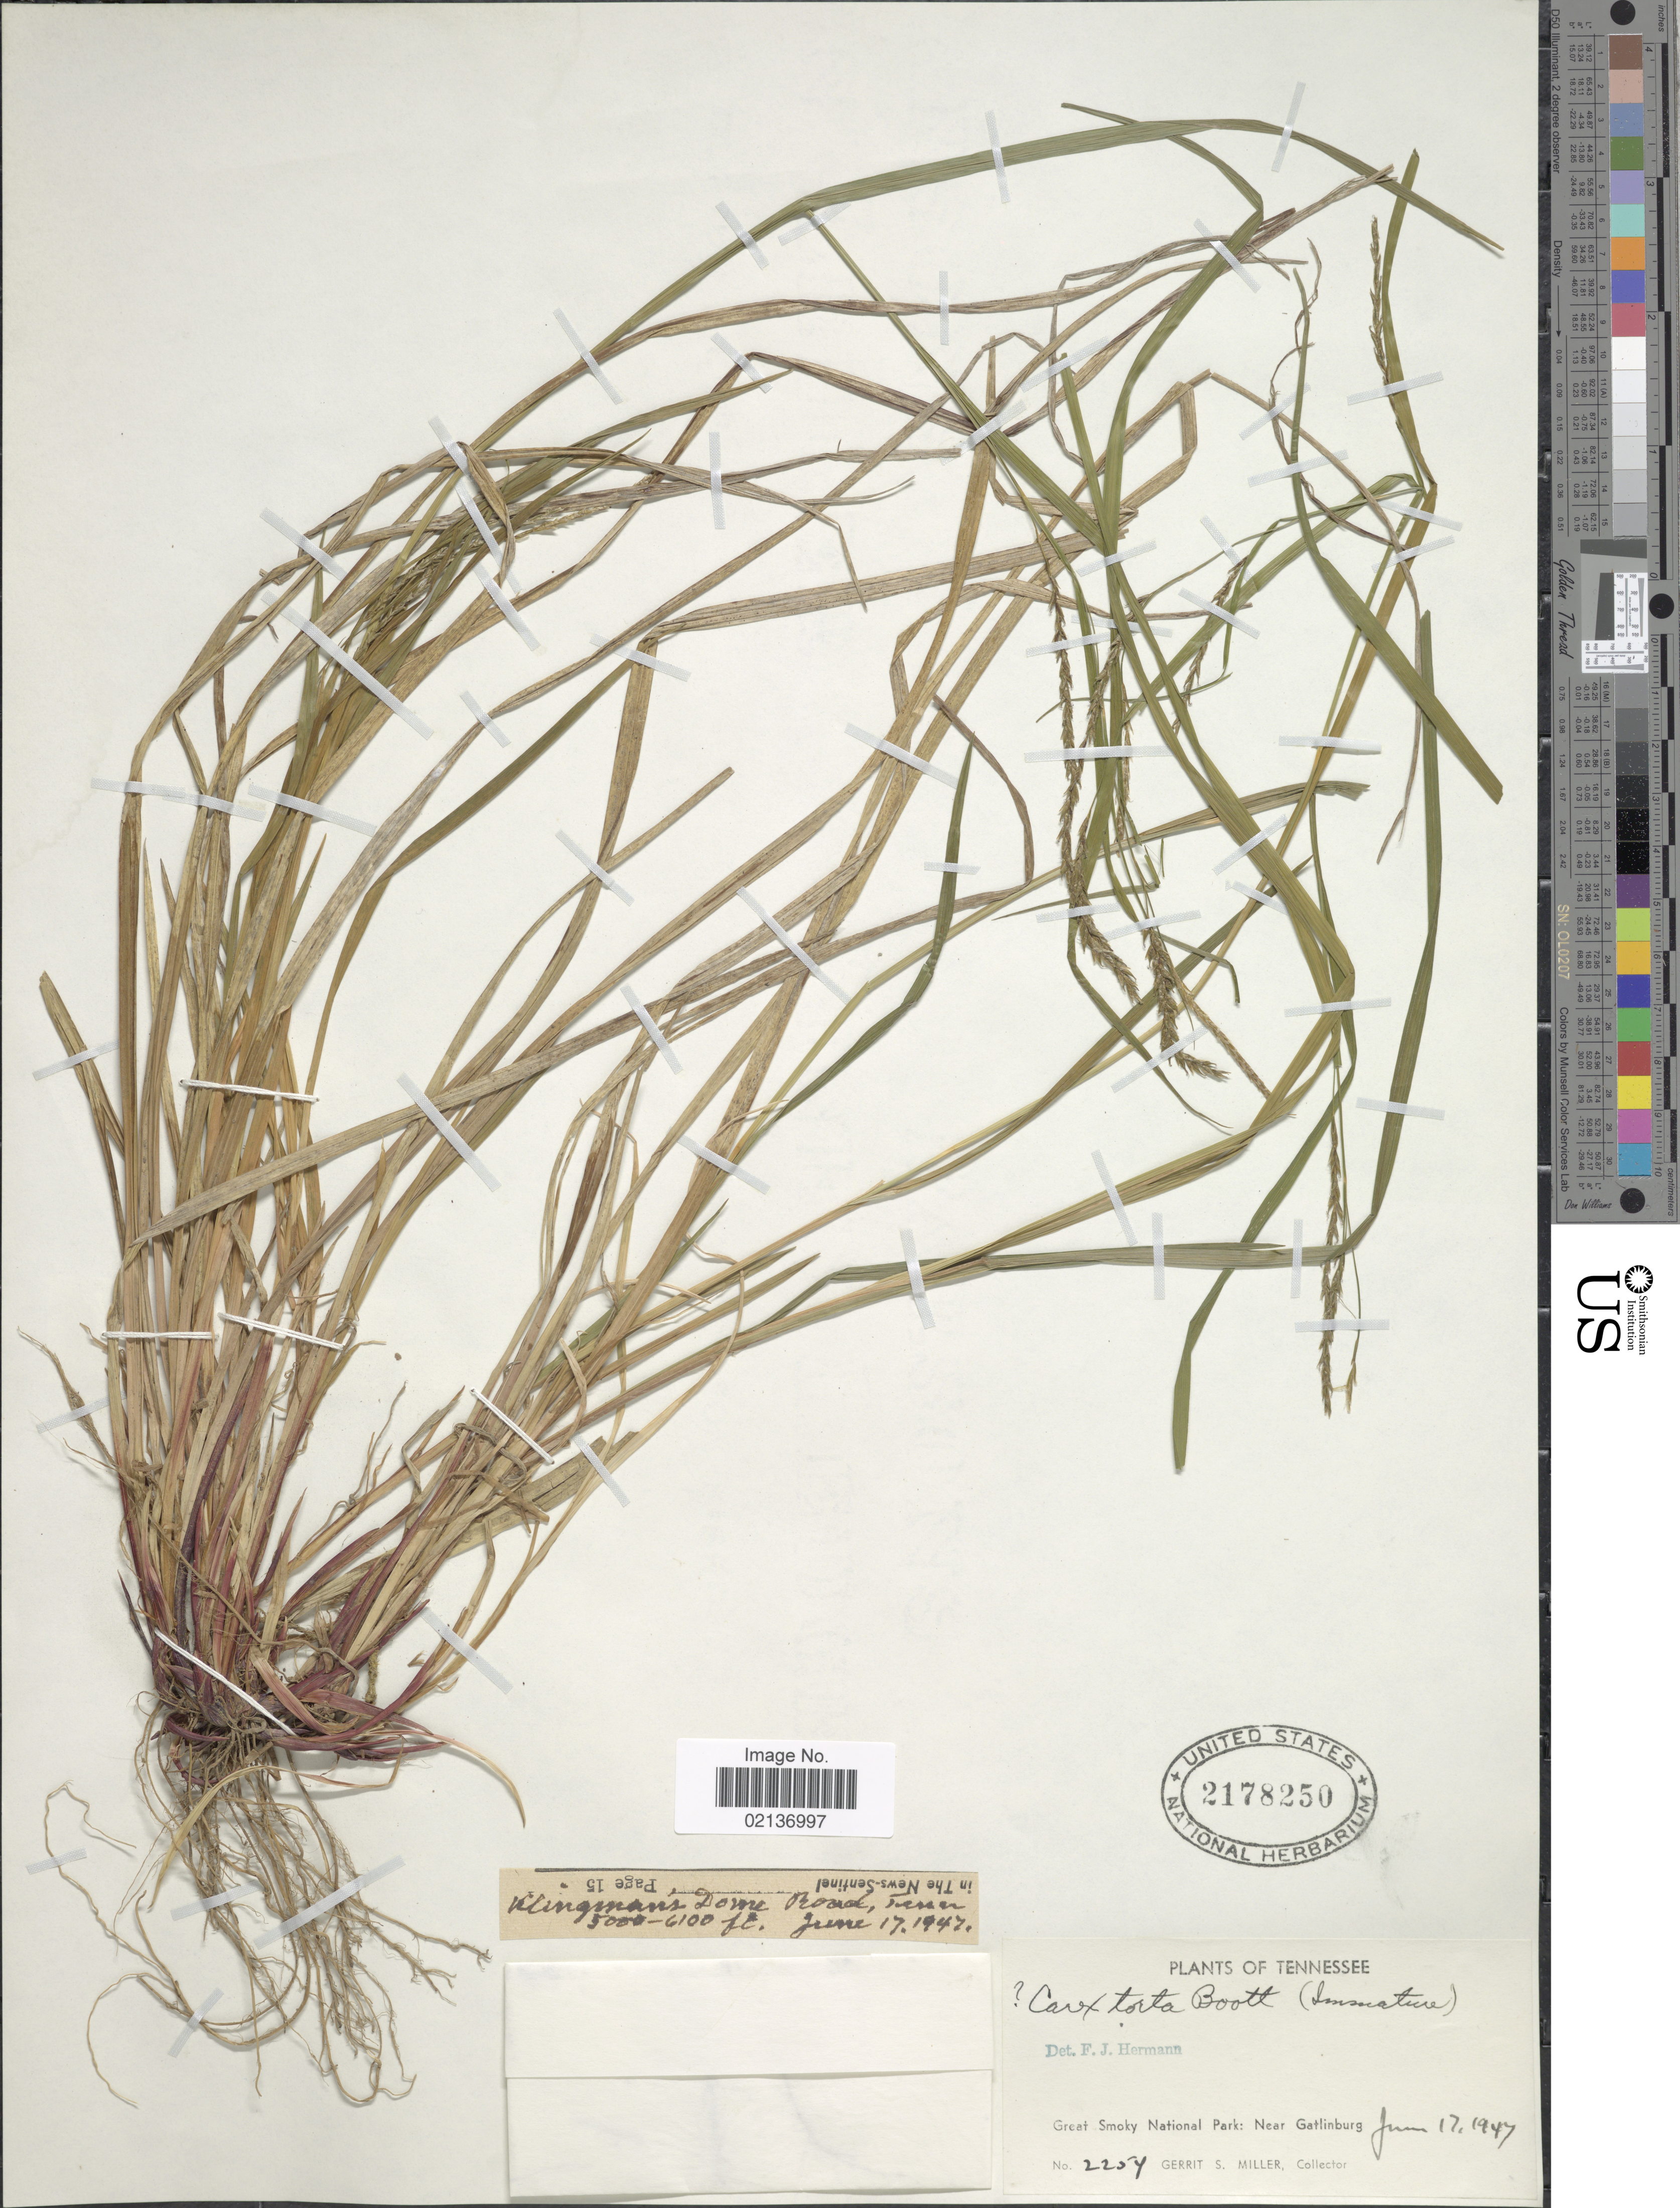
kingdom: Plantae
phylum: Tracheophyta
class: Liliopsida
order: Poales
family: Cyperaceae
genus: Carex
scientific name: Carex torta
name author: Boott ex Tuck.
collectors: G. S. Miller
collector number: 2254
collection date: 1947-06-17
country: United States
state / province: Tennessee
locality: Great Smoky National Park, near Gatlinburg, Klingman's Dome Road, Tenn.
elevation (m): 1524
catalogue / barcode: US 2178250